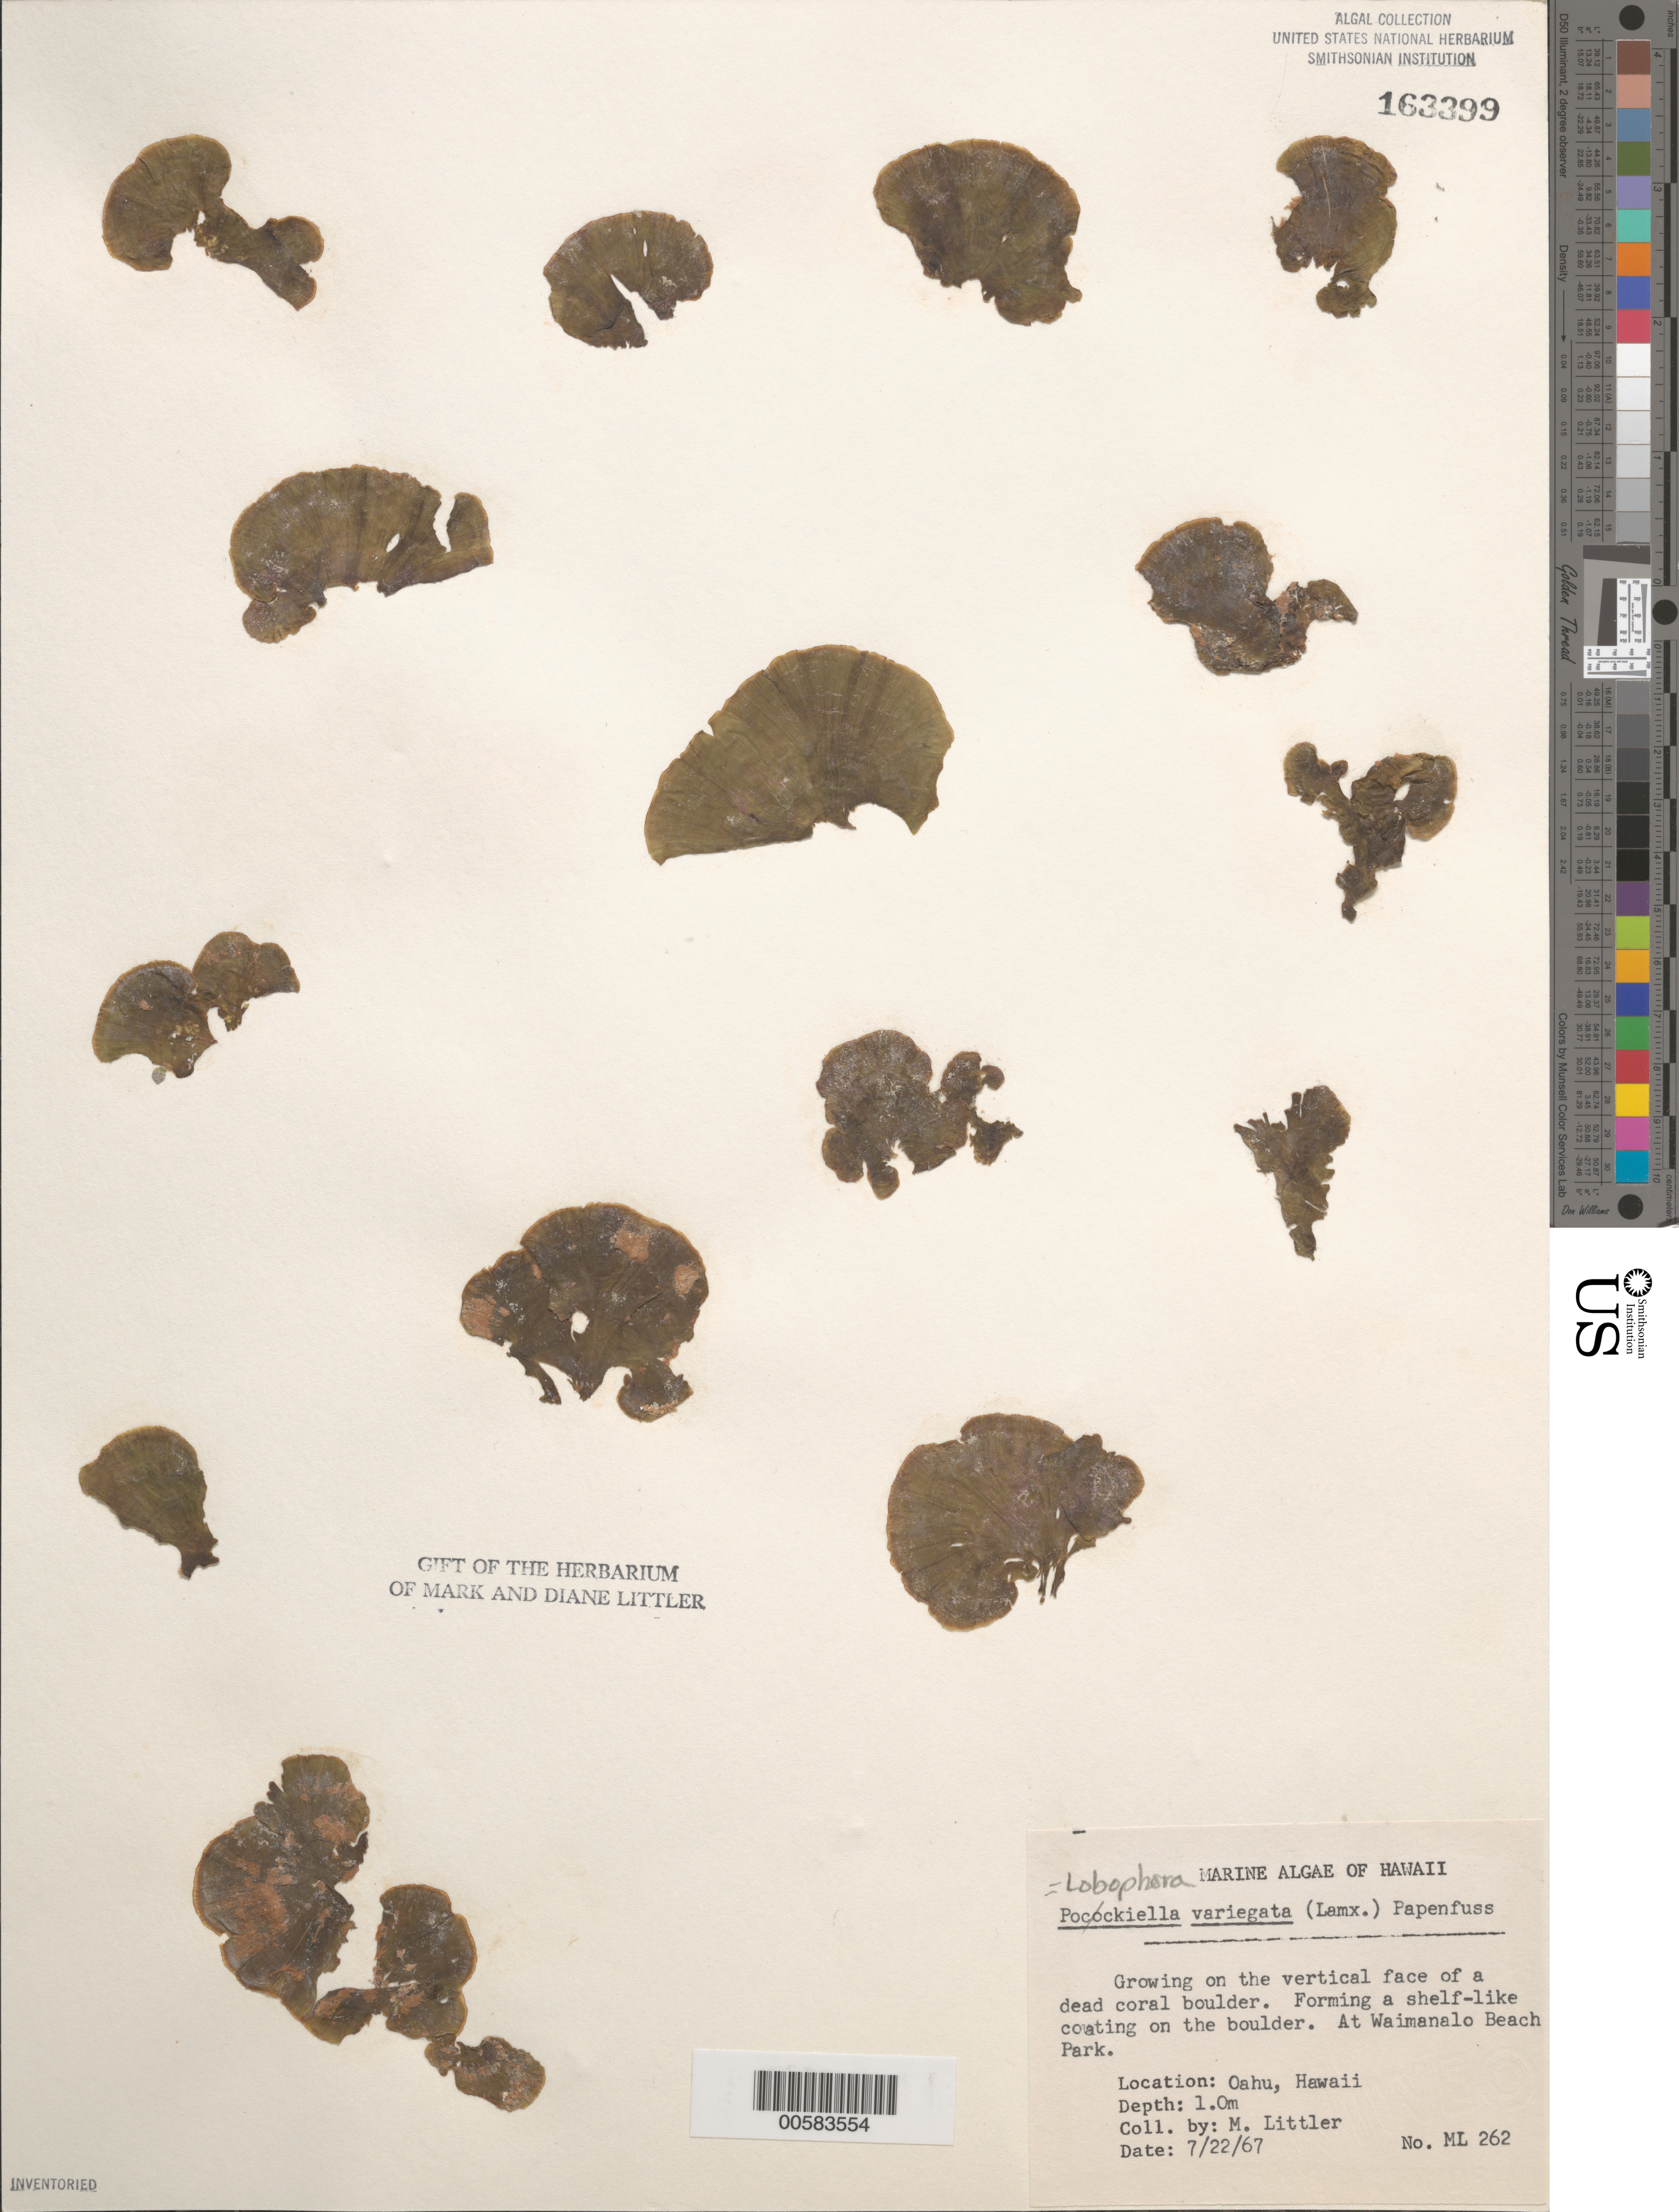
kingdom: Chromista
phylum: Ochrophyta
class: Phaeophyceae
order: Dictyotales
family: Dictyotaceae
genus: Lobophora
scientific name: Lobophora variegata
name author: (J.V.Lamouroux) Womersley & E.C. Oliveira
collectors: M. M. Littler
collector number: ML 262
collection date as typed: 22 Jul 1967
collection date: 1967-07-22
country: United States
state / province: Hawaii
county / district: Honolulu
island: Oahu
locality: Waimanalo Beach Park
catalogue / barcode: US 163399